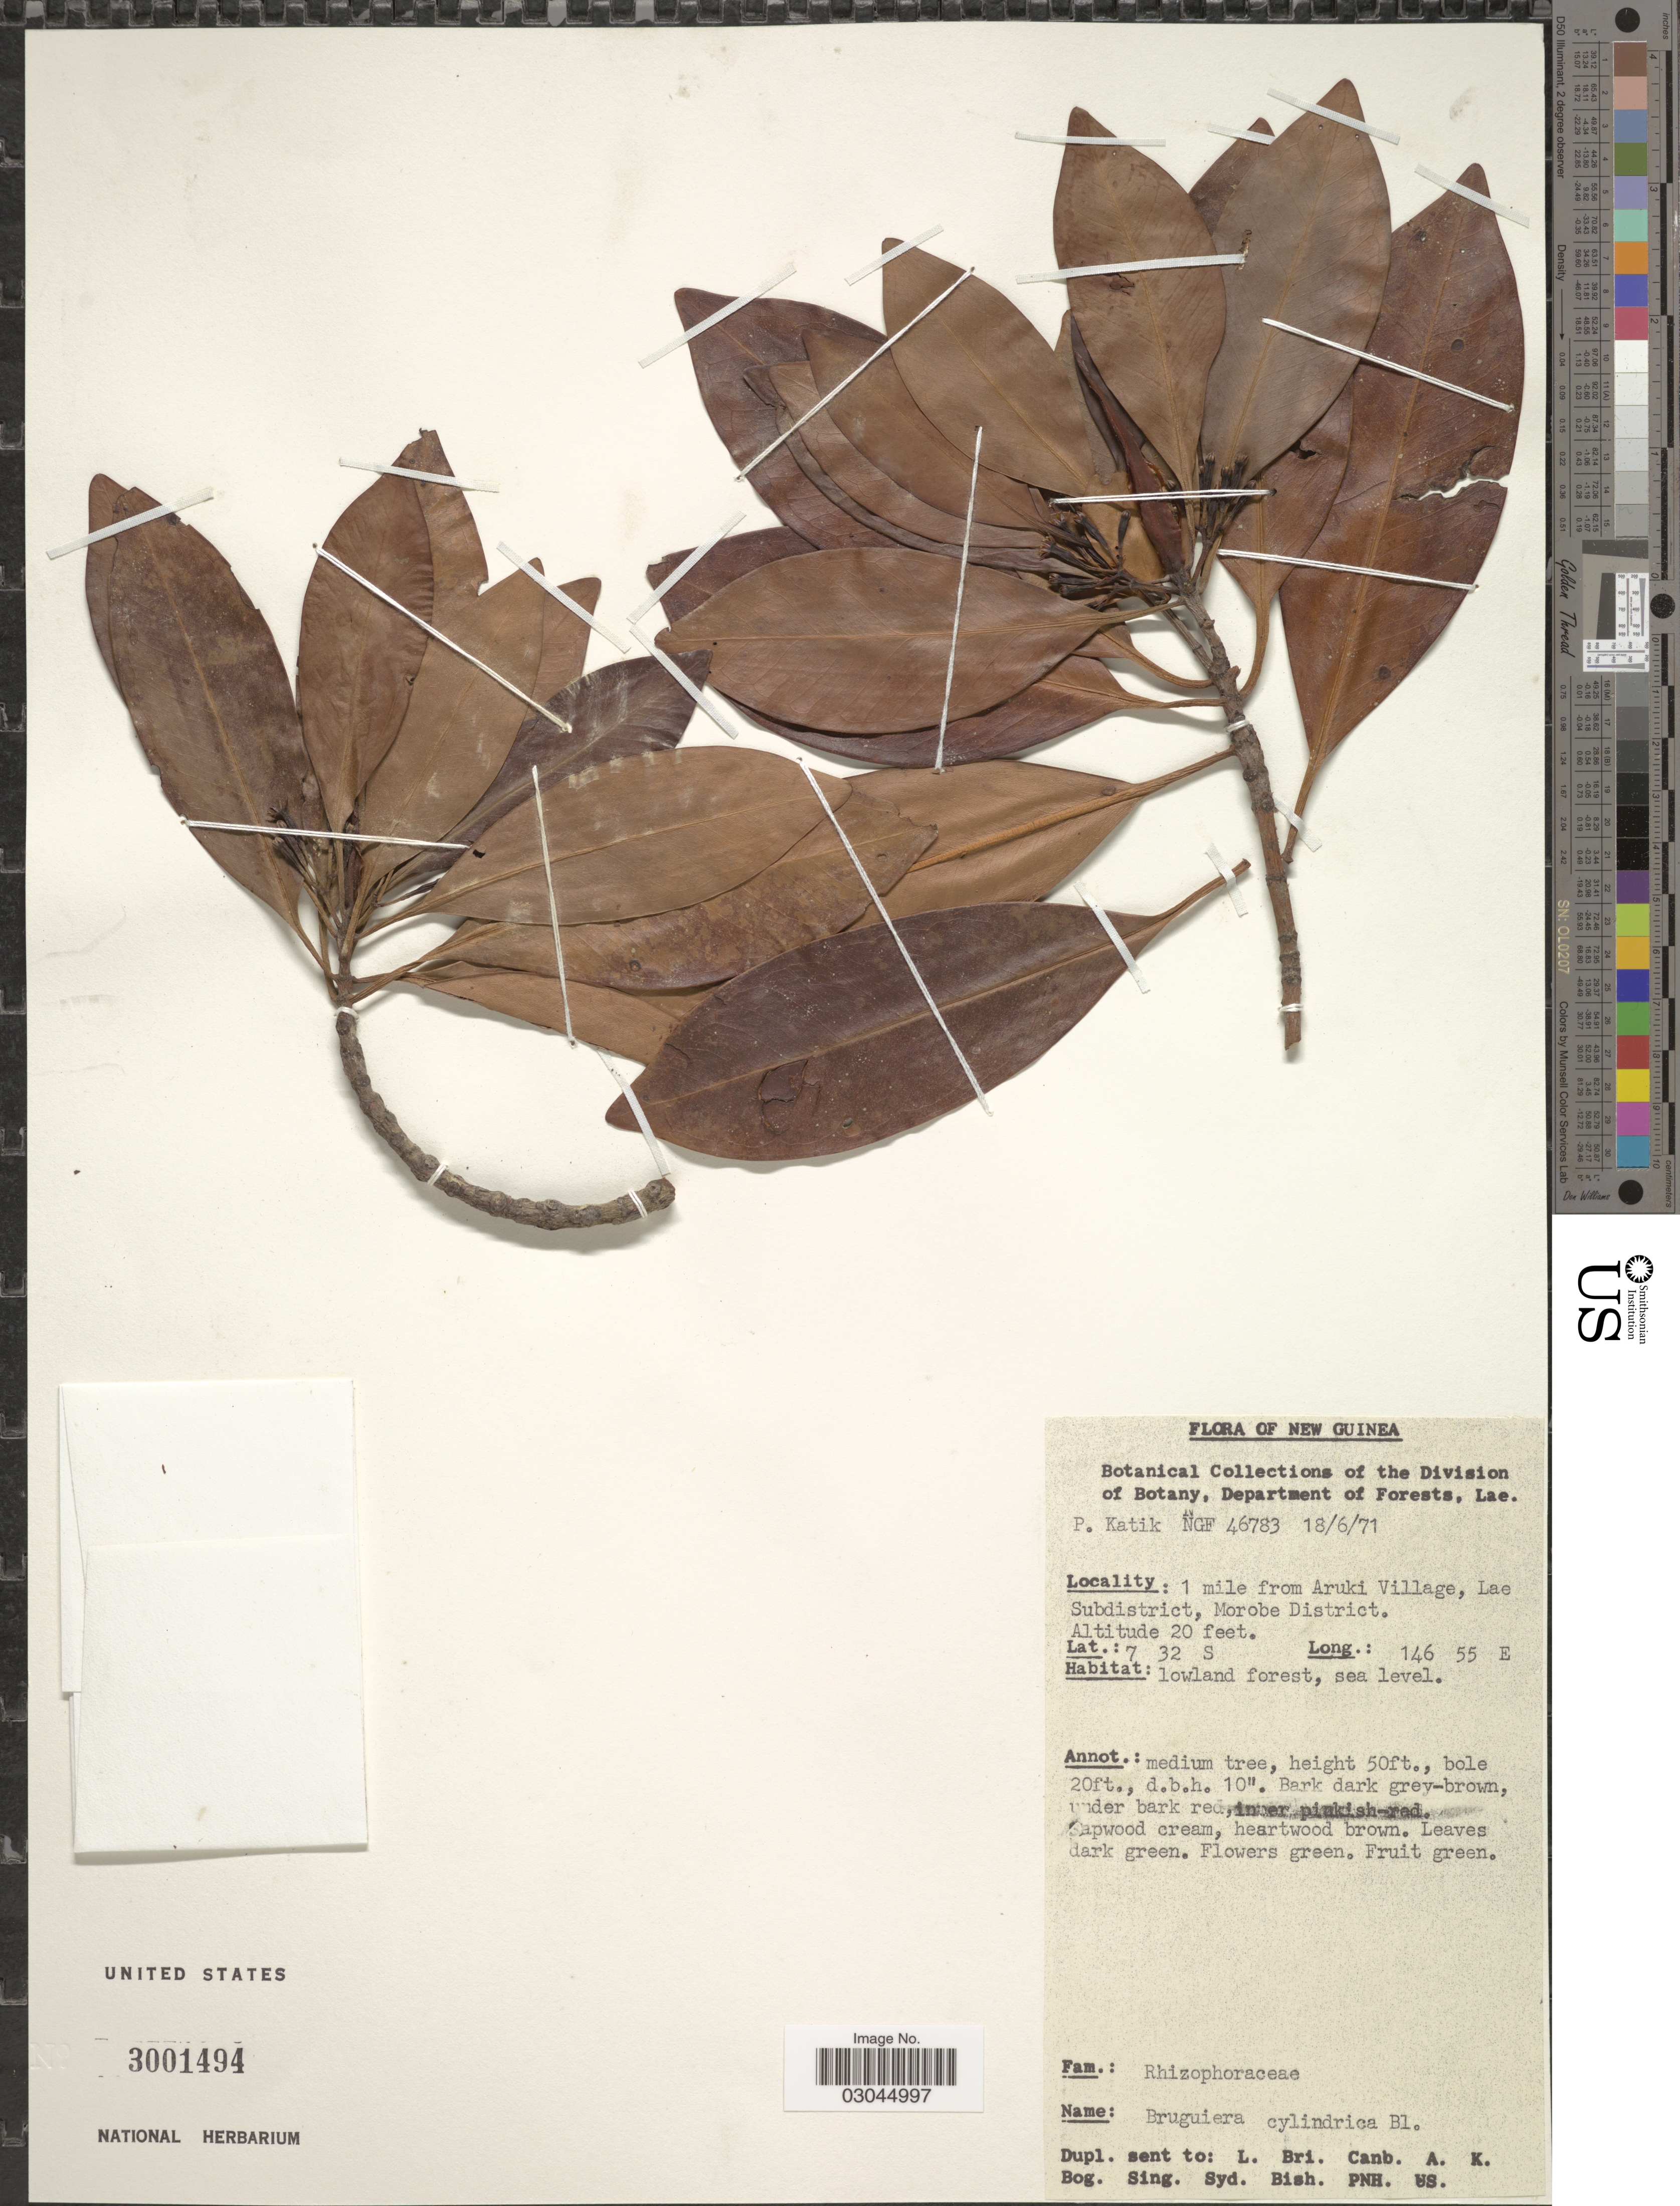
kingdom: Plantae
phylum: Tracheophyta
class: Magnoliopsida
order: Malpighiales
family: Rhizophoraceae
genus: Bruguiera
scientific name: Bruguiera cylindrica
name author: (L.) Blume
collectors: P. Katik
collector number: NGF 46783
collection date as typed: Transcribed d/m/y: 18/6/71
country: Papua New Guinea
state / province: Morobe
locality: New Guinea, 1 mile from Aruki Village, Lae Subdistrict, Morobe District.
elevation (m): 6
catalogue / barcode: US 3001494